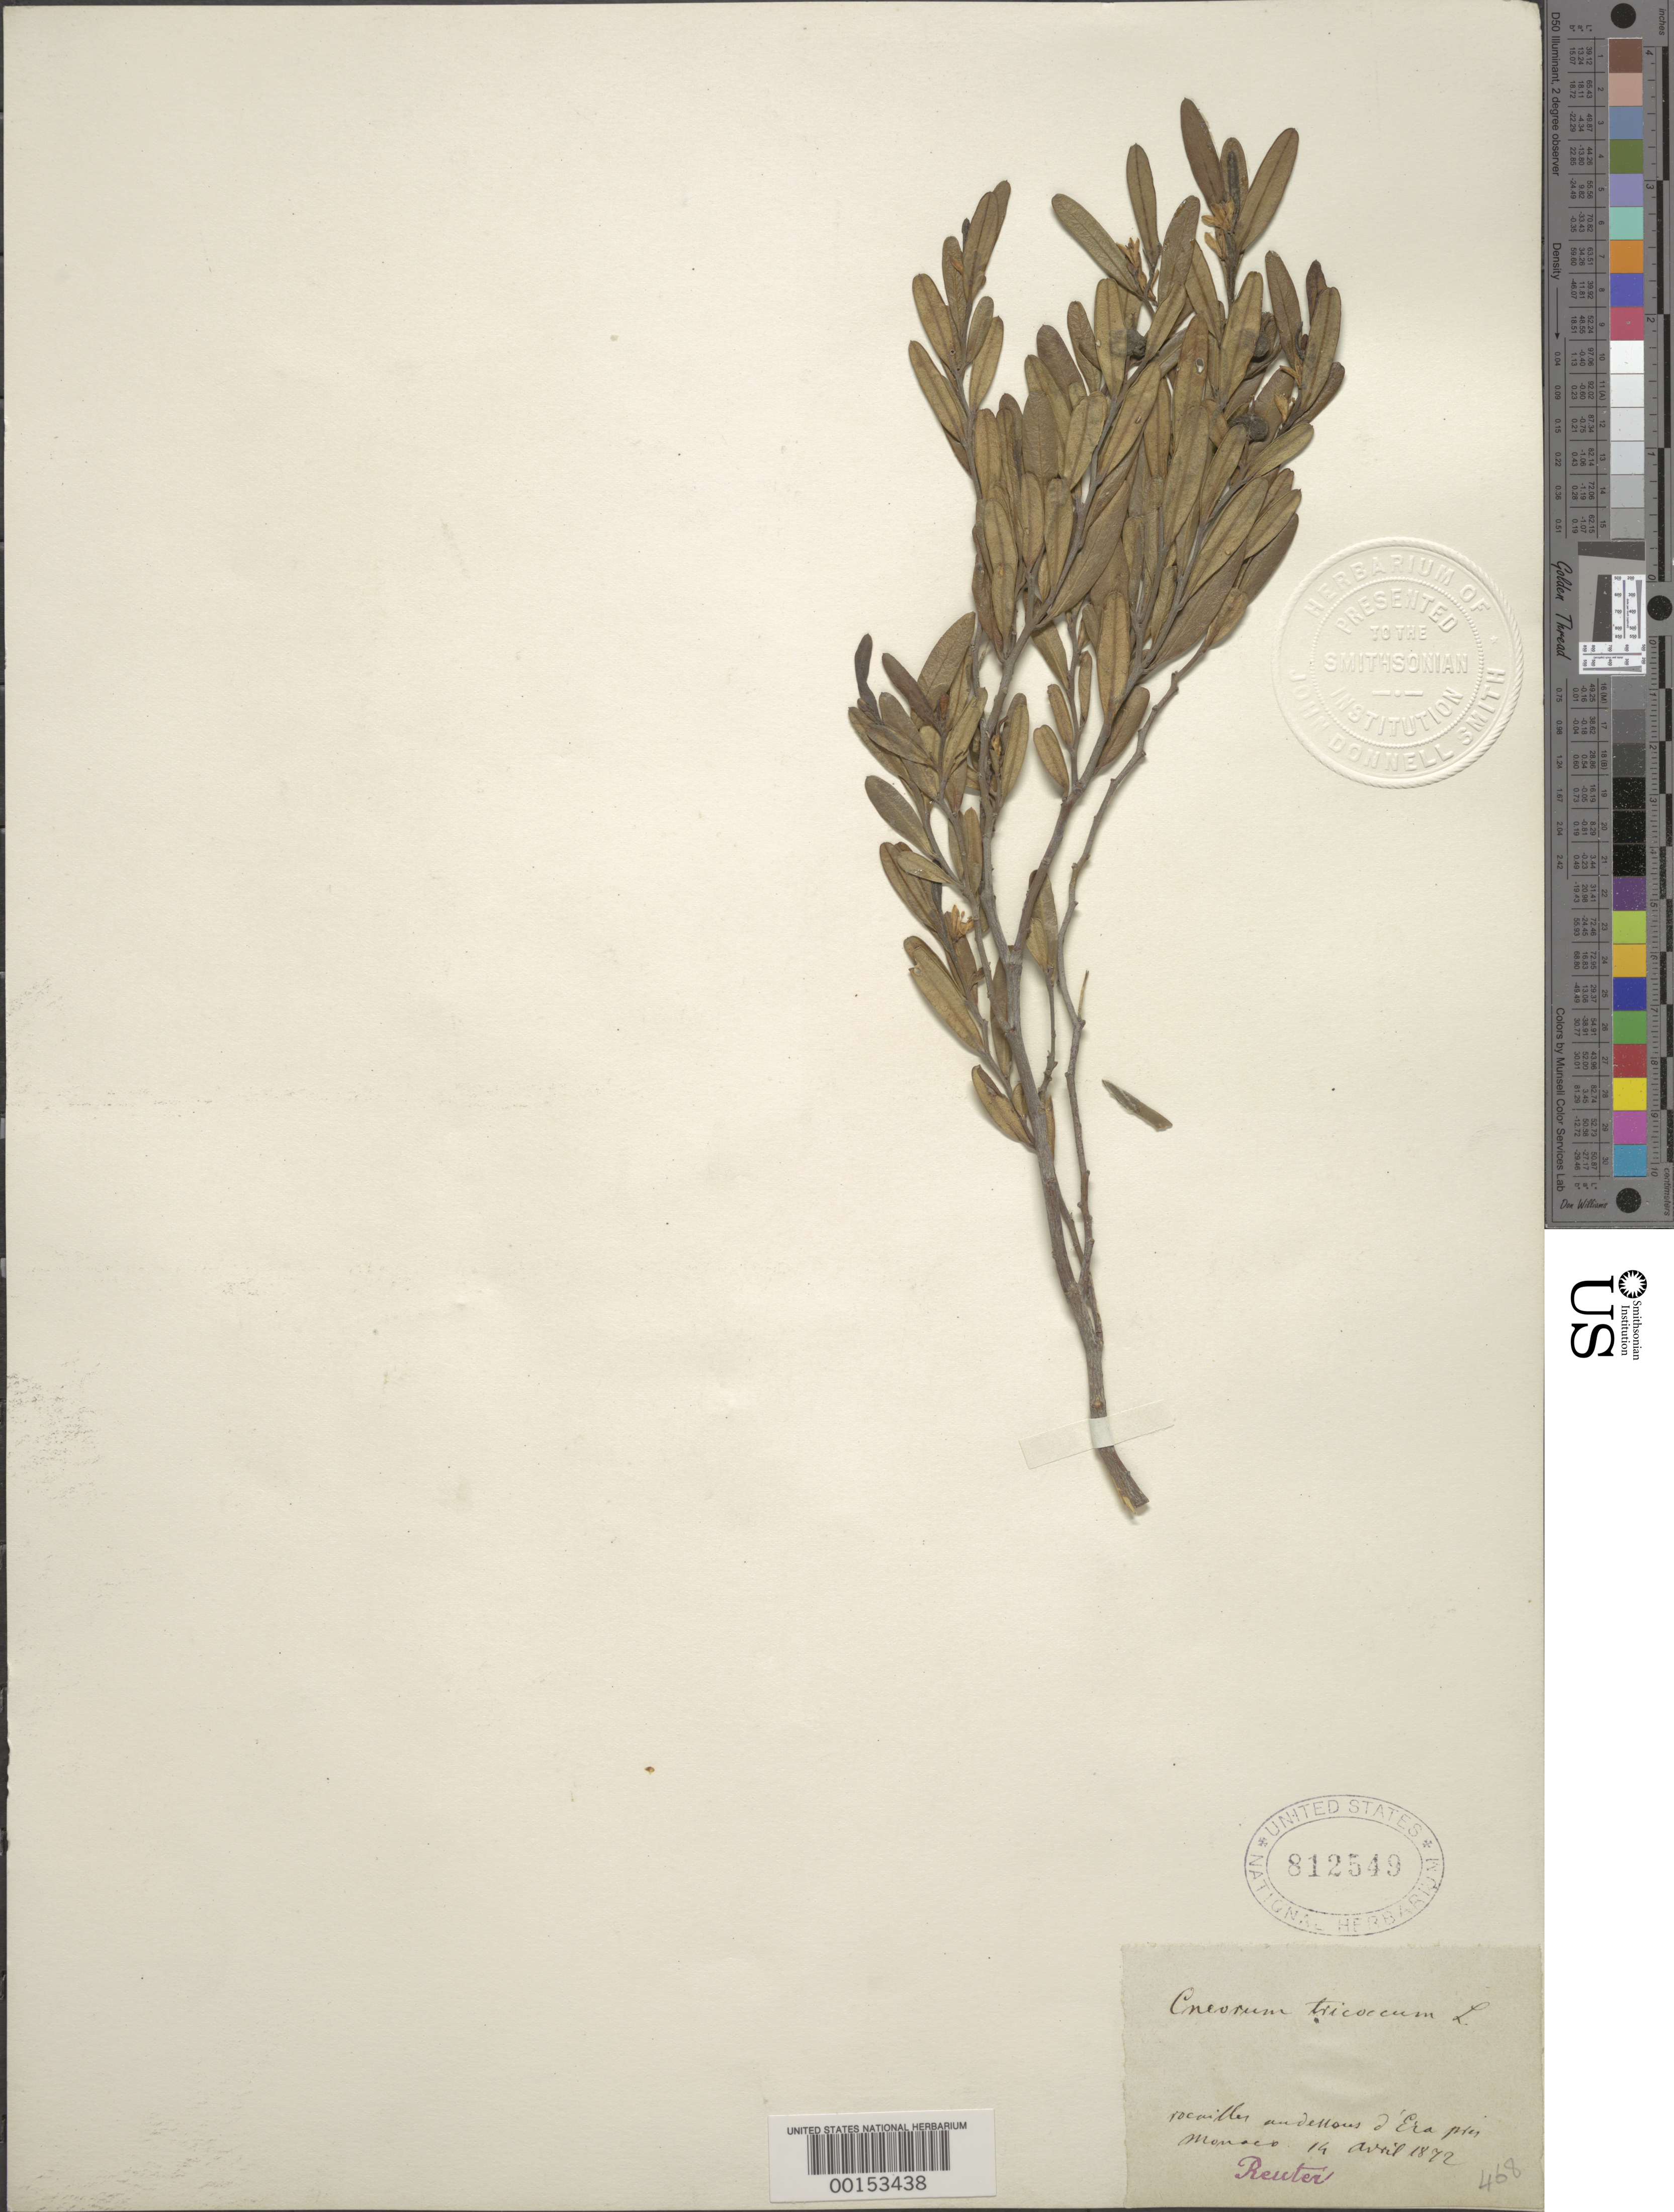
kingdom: Plantae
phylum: Tracheophyta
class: Magnoliopsida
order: Sapindales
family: Rutaceae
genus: Cneorum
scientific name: Cneorum tricoccon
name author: L.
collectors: -. Reuter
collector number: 468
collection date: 1872-04-14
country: Monaco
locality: Rovilles andenous S 'Era prei. [interpreted]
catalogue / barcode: US 812549